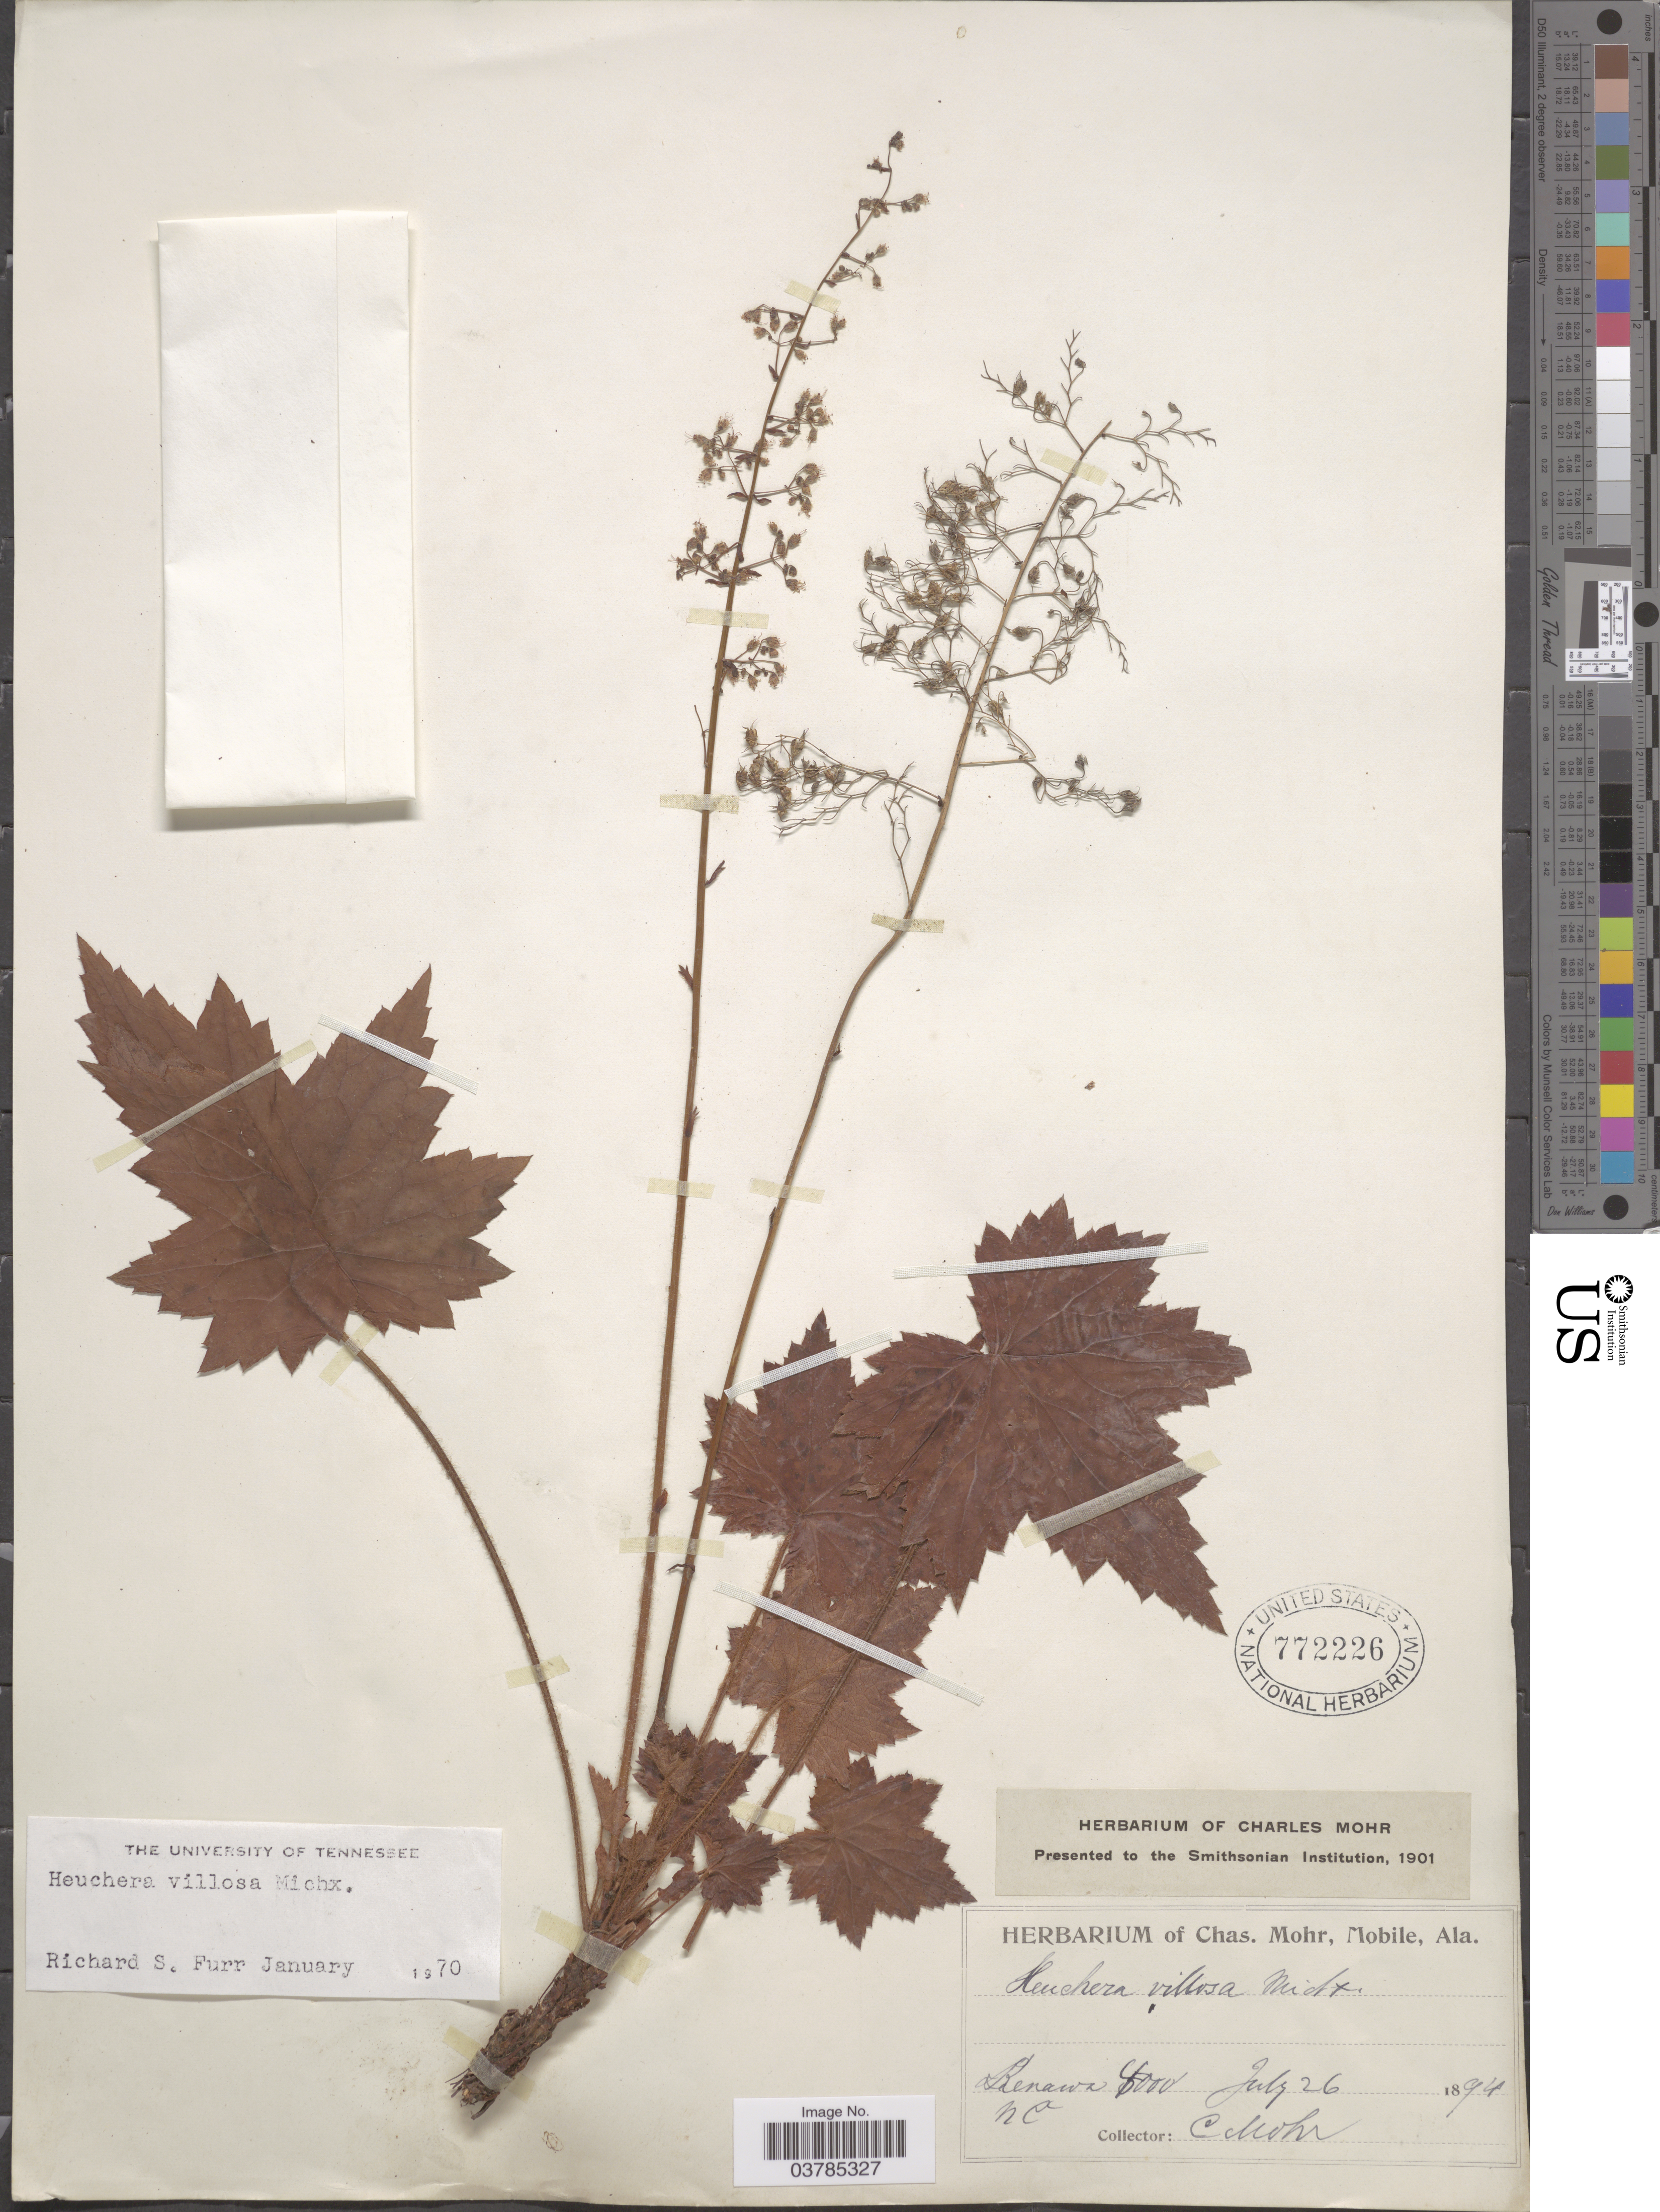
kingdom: Plantae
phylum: Tracheophyta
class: Magnoliopsida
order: Saxifragales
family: Saxifragaceae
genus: Heuchera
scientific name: Heuchera villosa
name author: Michx.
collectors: Mohr, C. T. (herbarium)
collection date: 1894-07-26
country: United States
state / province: North Carolina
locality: Kenawa.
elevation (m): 1219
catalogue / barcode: US 772226